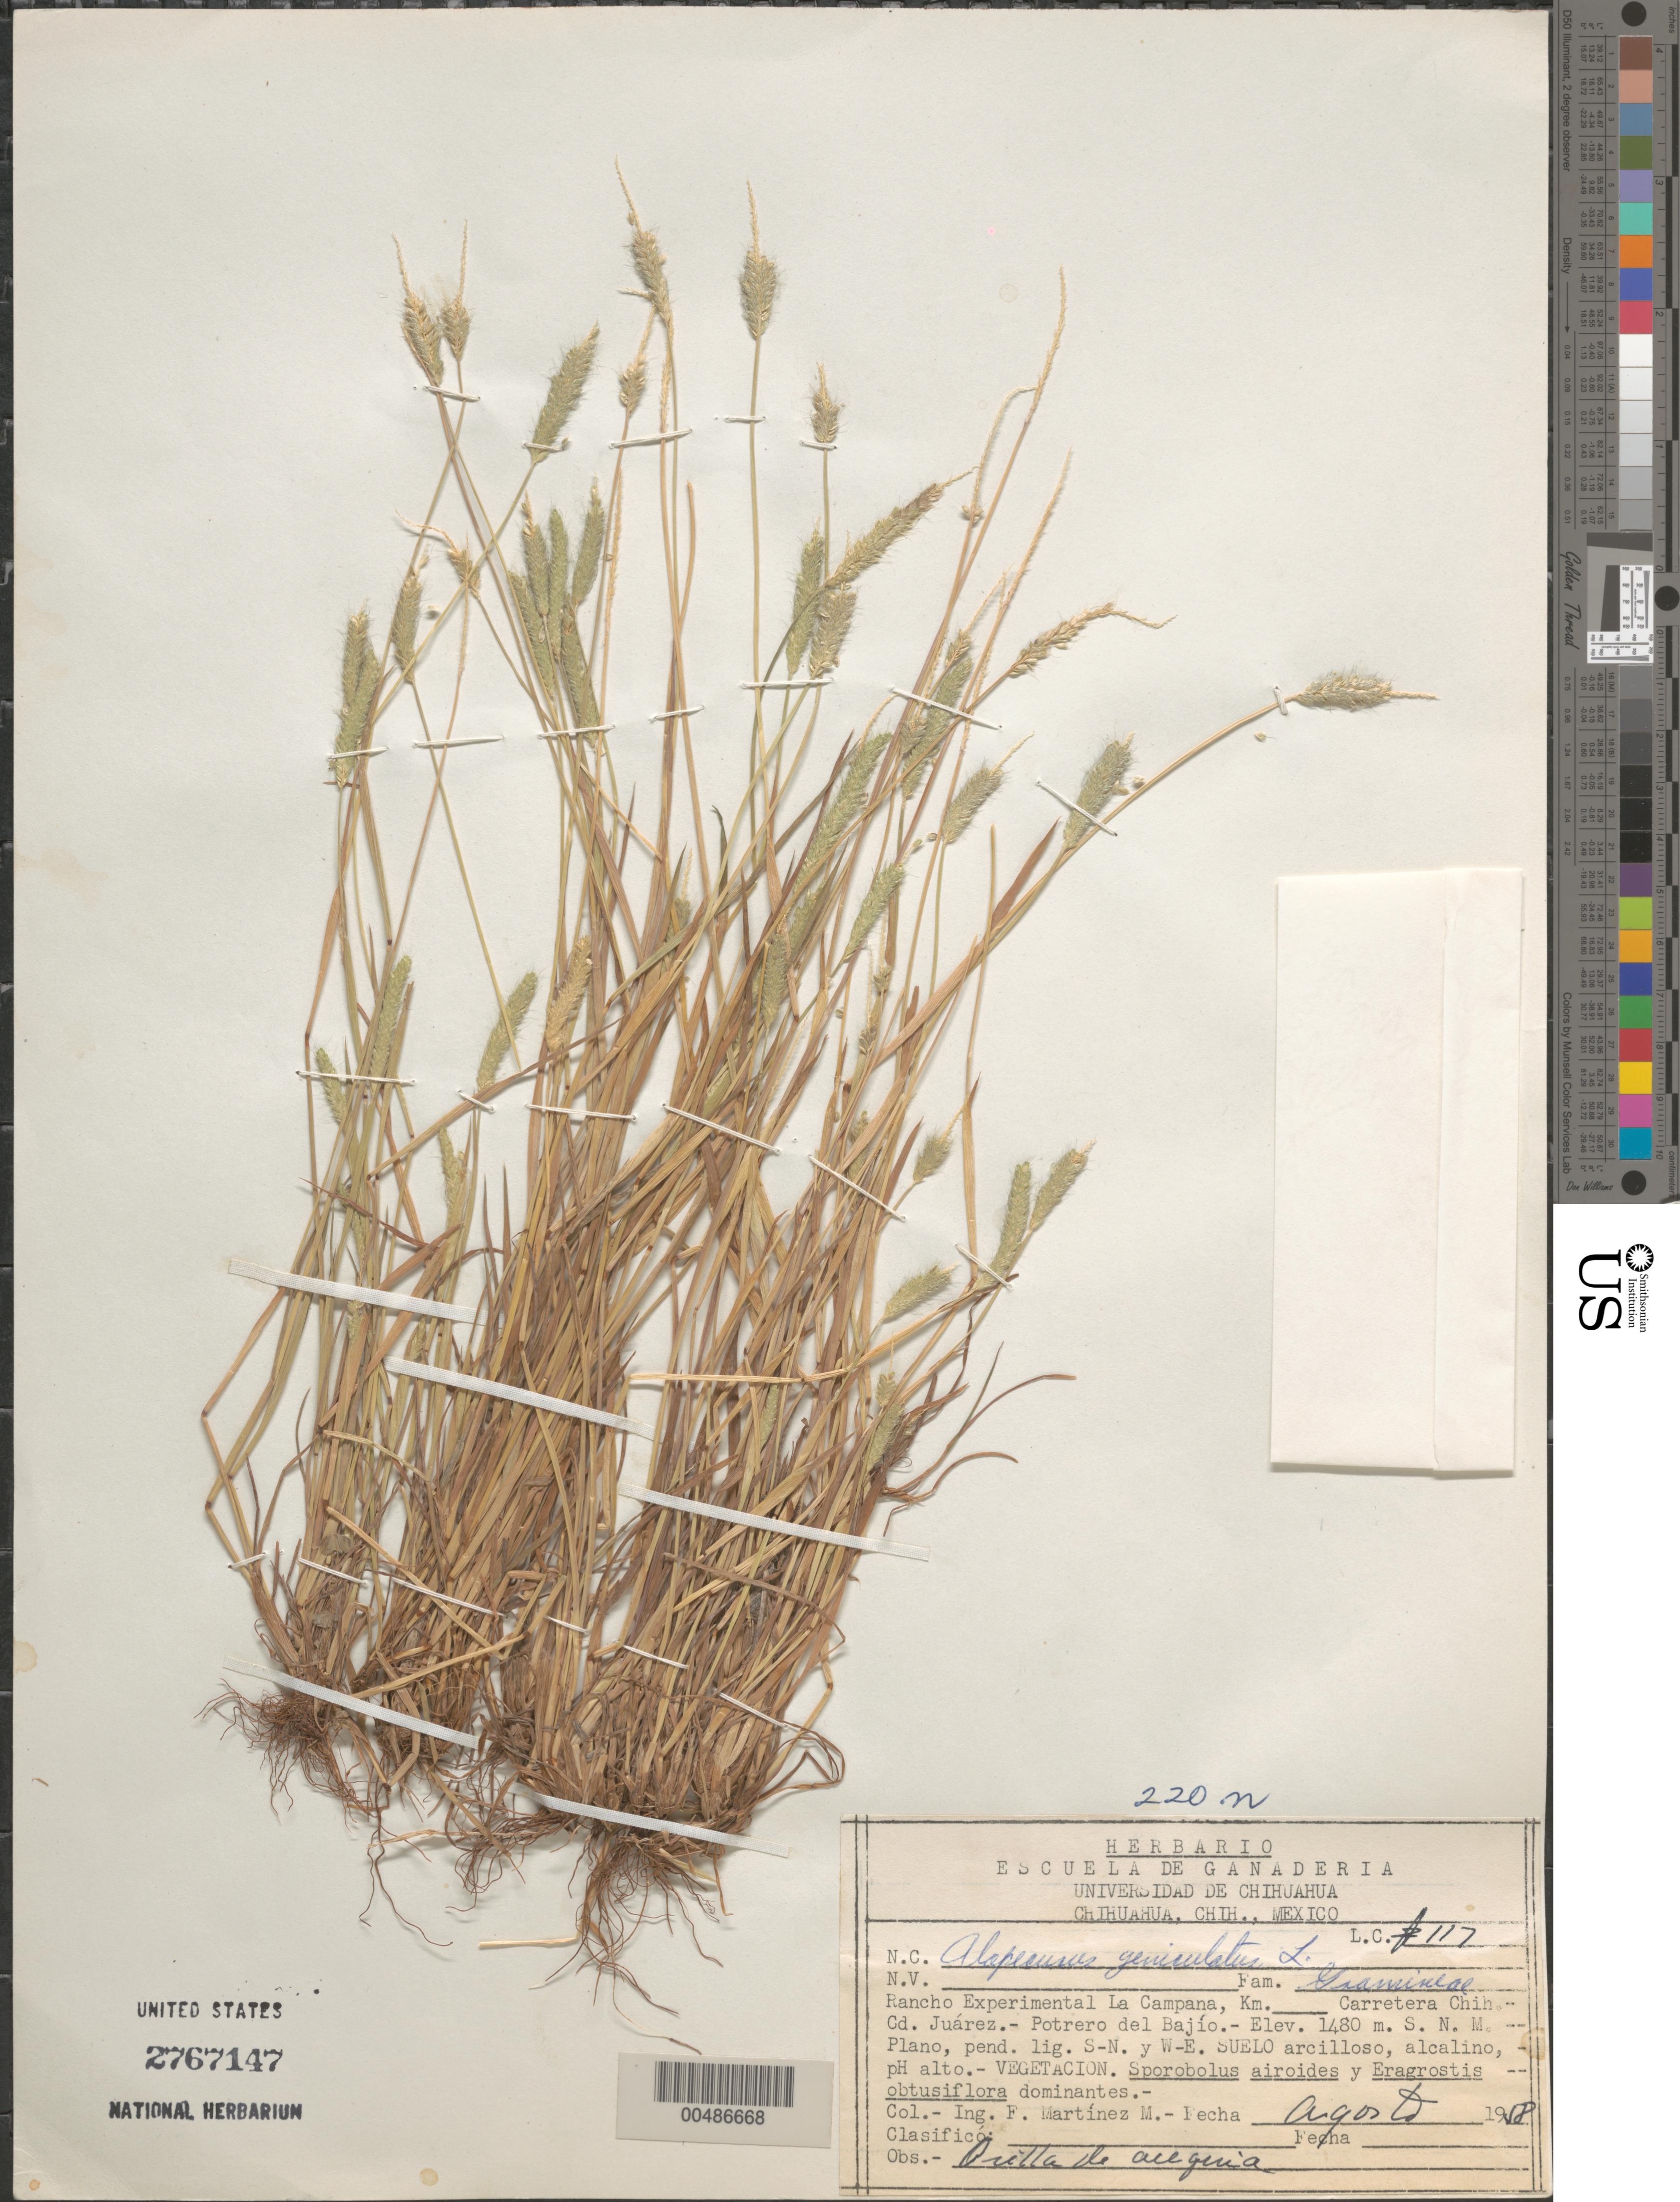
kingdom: Plantae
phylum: Tracheophyta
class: Liliopsida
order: Poales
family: Poaceae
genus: Alopecurus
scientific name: Alopecurus geniculatus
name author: L.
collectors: F. Martinez-M.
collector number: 117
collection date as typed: Aug 1958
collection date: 1958-08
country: Mexico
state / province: Chihuahua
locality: Rancho Experimental La Campana, Carretera Chih. Cd. Juárez. Potrero del Bajío.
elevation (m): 1480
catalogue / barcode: US 2767147